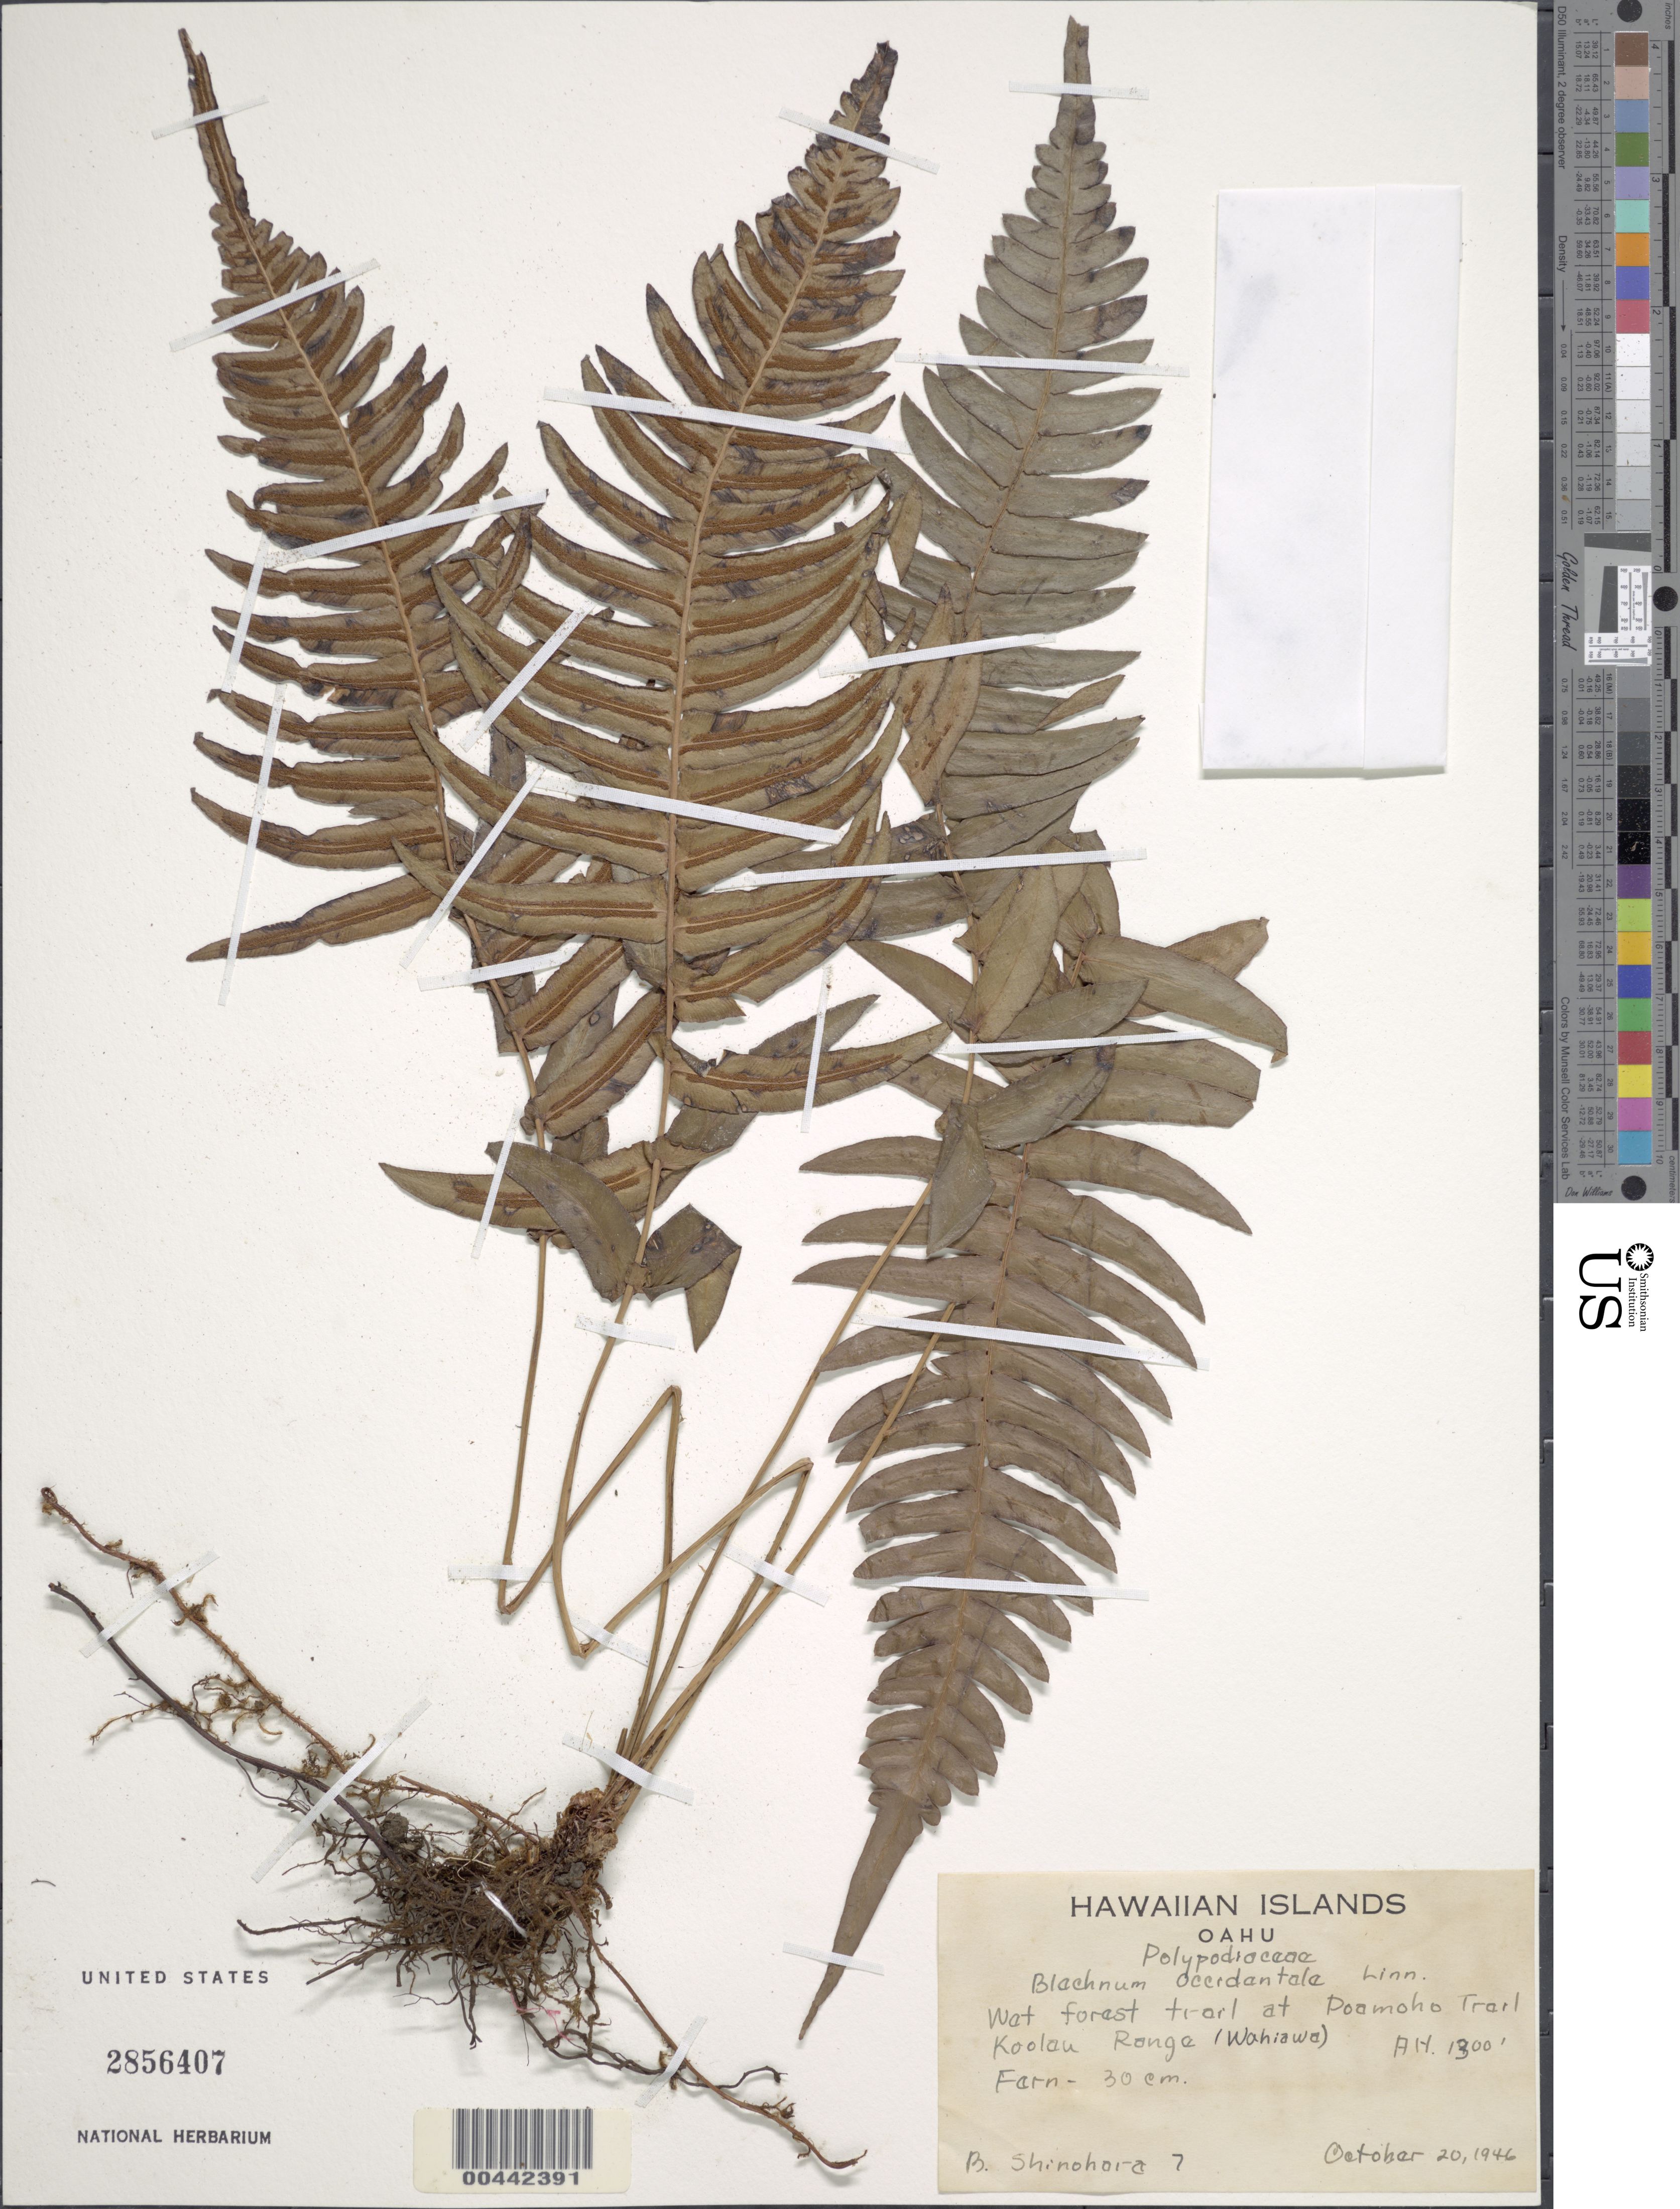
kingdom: Plantae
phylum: Tracheophyta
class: Polypodiopsida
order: Polypodiales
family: Blechnaceae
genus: Blechnum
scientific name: Blechnum appendiculatum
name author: Willd.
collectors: B. Shinohara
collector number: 7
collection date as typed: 20 Oct 1946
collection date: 1946-10-20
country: United States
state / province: Hawaii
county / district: Honolulu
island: Oahu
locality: At Poamoho Trail, Koolau Range (Wahiawa)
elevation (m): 396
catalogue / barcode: US 2856407